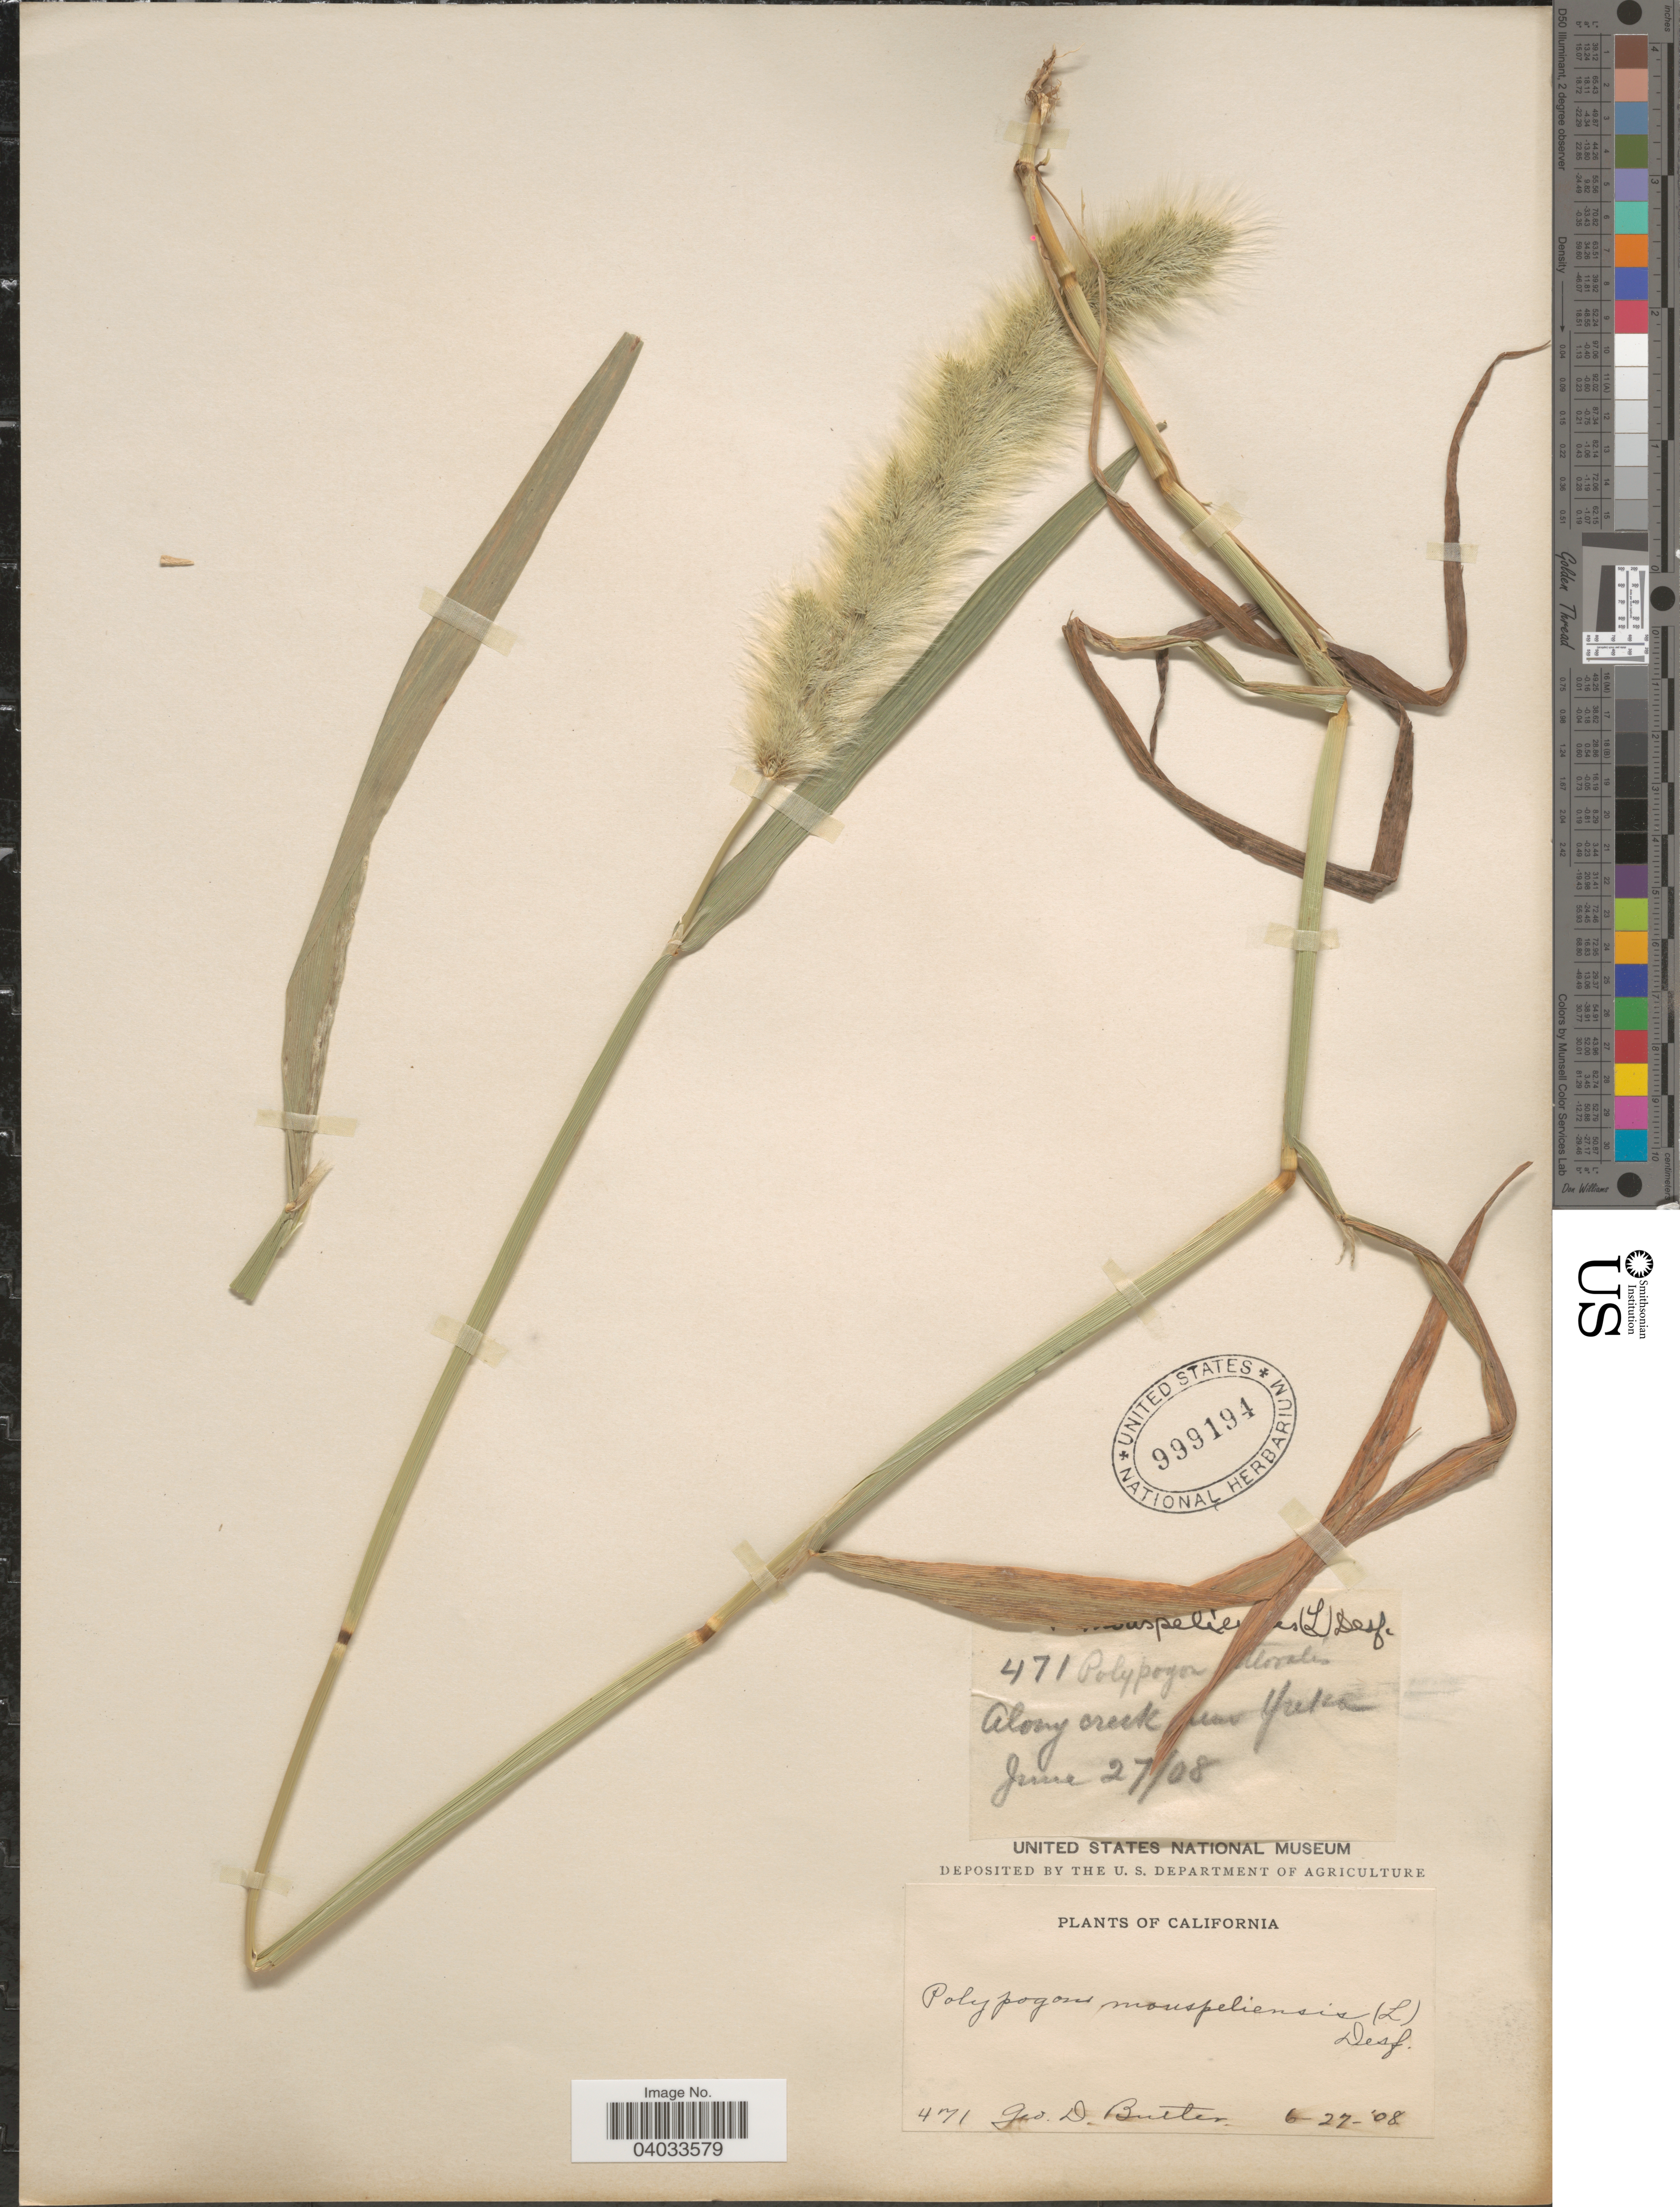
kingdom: Plantae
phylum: Tracheophyta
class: Liliopsida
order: Poales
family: Poaceae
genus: Polypogon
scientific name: Polypogon monspeliensis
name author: (L.) Desf.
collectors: G. D. Butler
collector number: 471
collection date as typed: Transcribed d/m/y: 29/6/8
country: United States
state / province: California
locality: Along creek near Yreka.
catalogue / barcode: US 999194